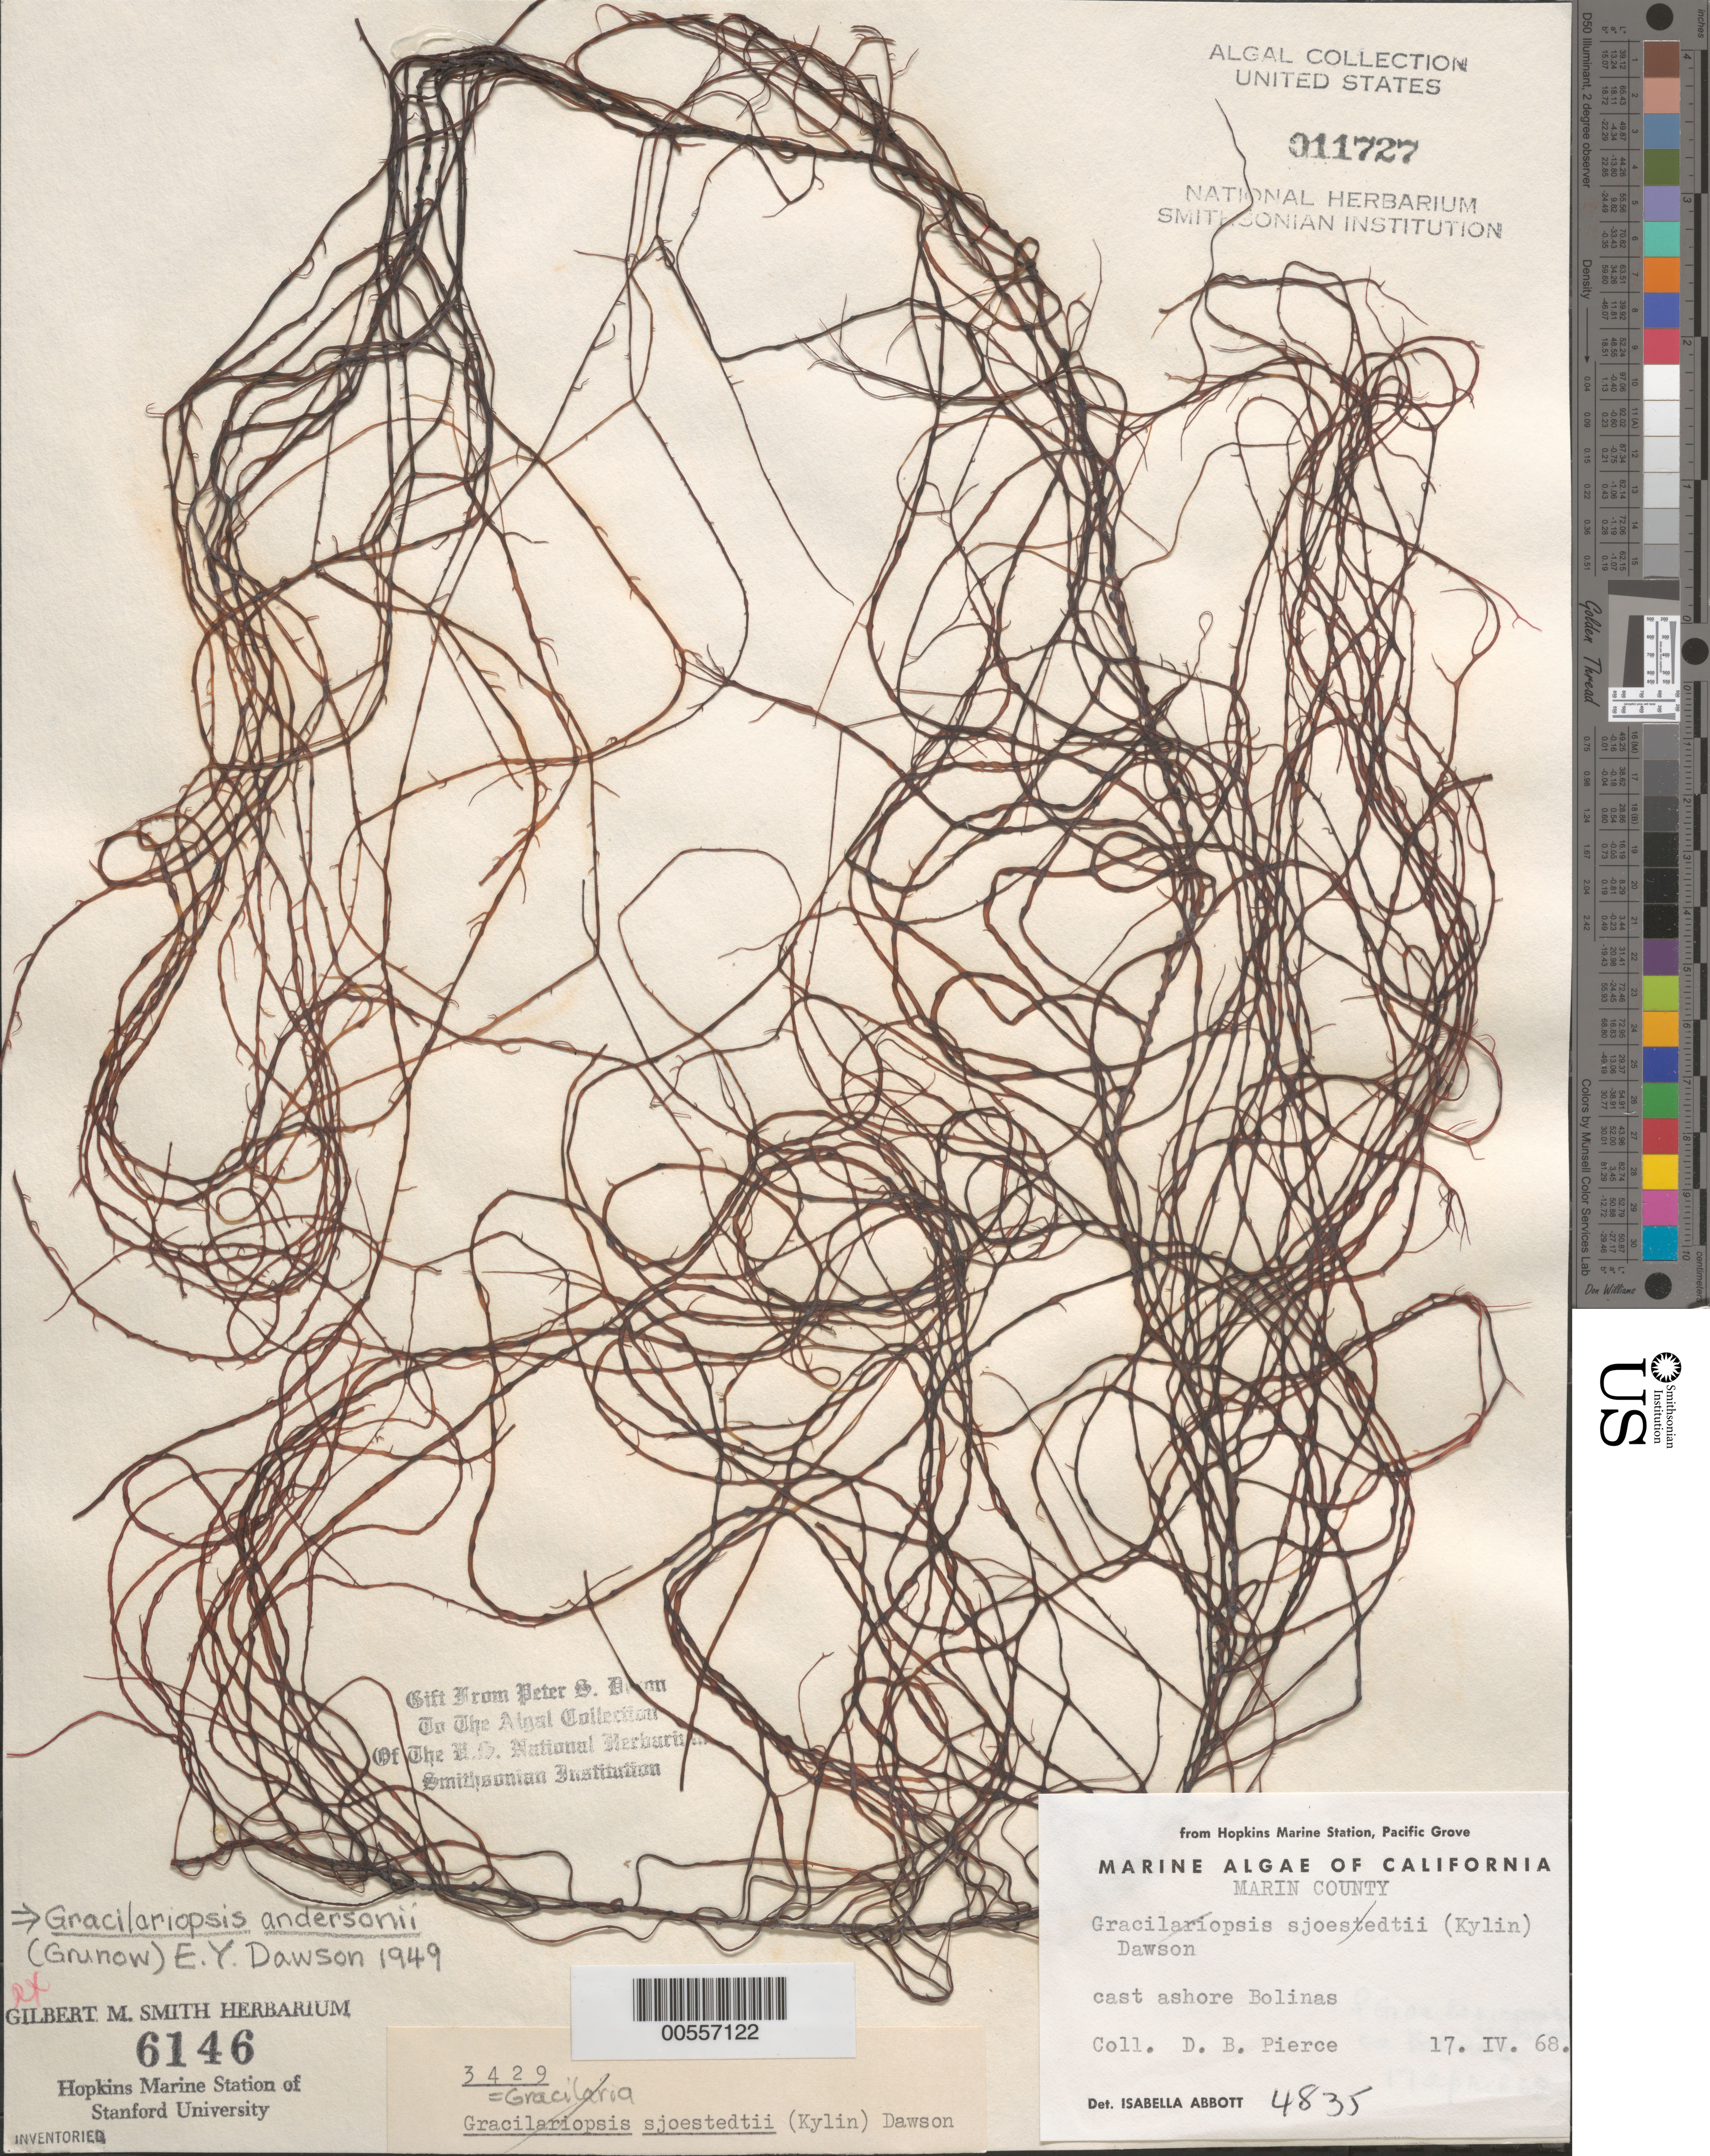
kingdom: Plantae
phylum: Rhodophyta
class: Florideophyceae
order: Gracilariales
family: Gracilariaceae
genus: Gracilariopsis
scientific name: Gracilariopsis andersonii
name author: (Grunow) E.Y. Dawson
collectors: D. Pierce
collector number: IAA 4835 & PSD 3429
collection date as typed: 17 Apr 1968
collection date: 1968-04-17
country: United States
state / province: California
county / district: Marin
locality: Bolinas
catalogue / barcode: US 11727